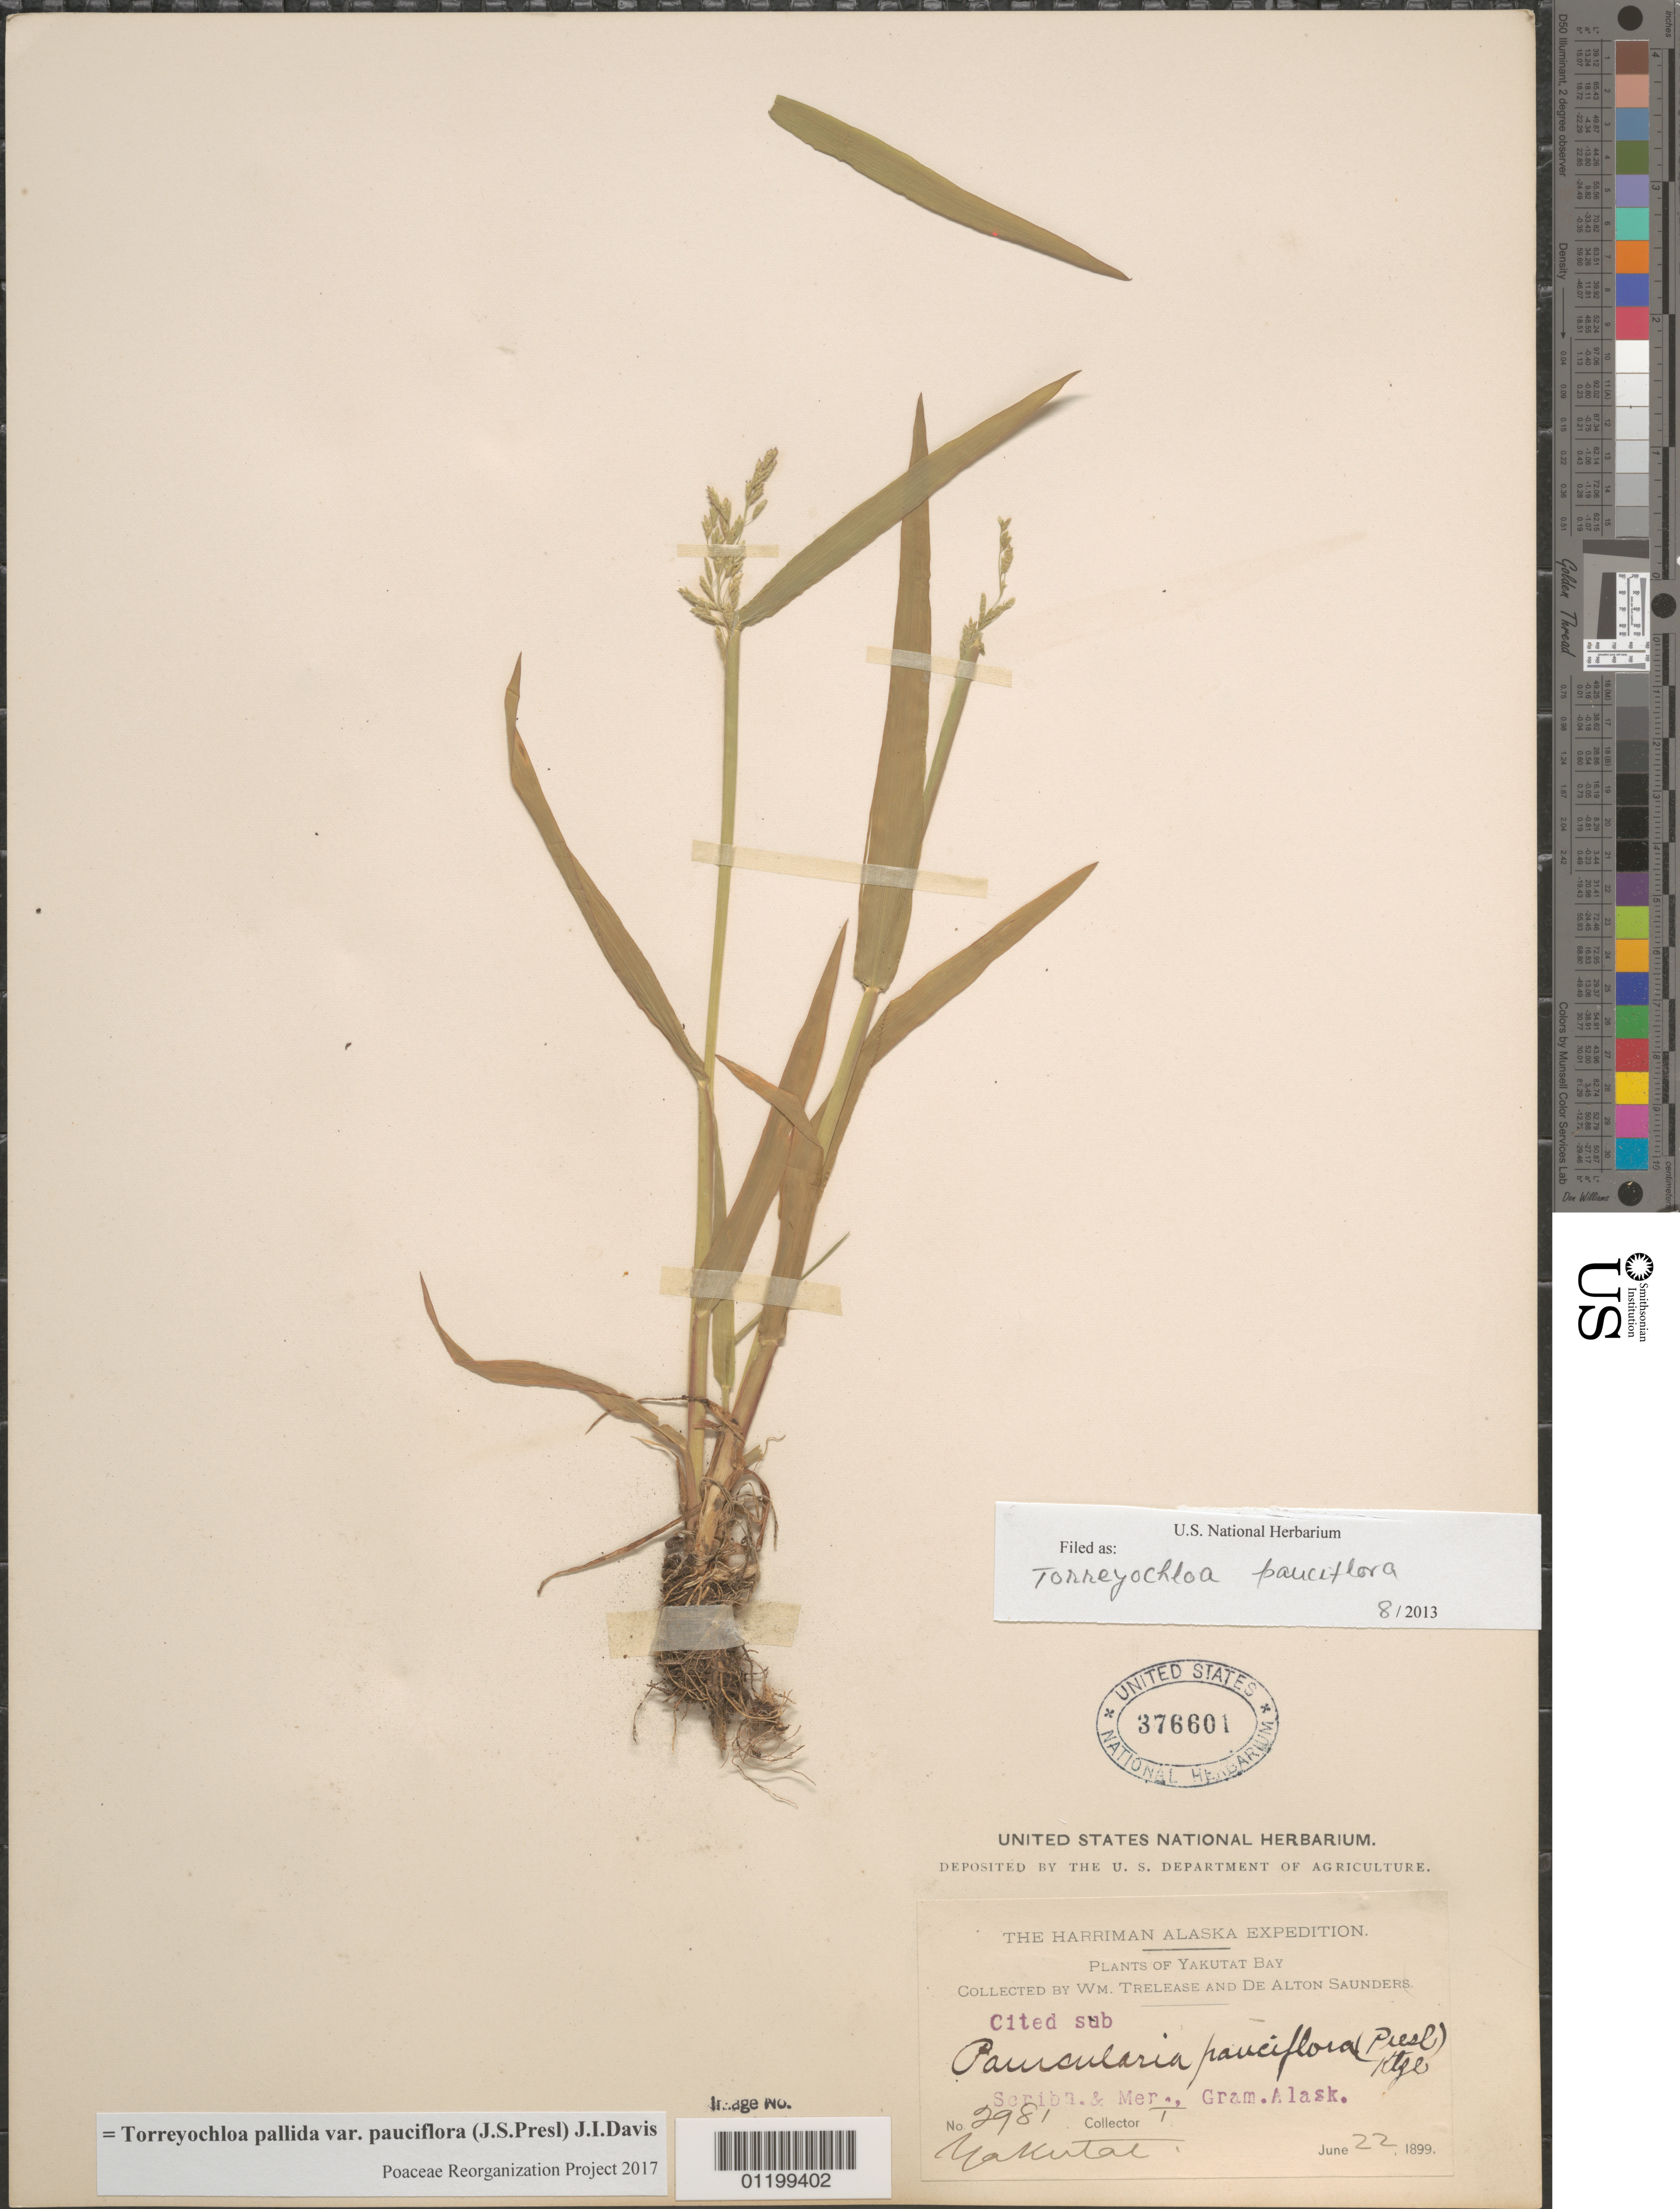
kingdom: Plantae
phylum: Tracheophyta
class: Liliopsida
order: Poales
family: Poaceae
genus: Torreyochloa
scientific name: Torreyochloa pallida var. pauciflora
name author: (J. Presl) J.I. Davis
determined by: Poaceae Reorganization Project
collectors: W. Trelease & D. Saunders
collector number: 2981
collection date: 1899-06-22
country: United States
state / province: Alaska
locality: Yakutat Bay.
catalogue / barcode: US 376601